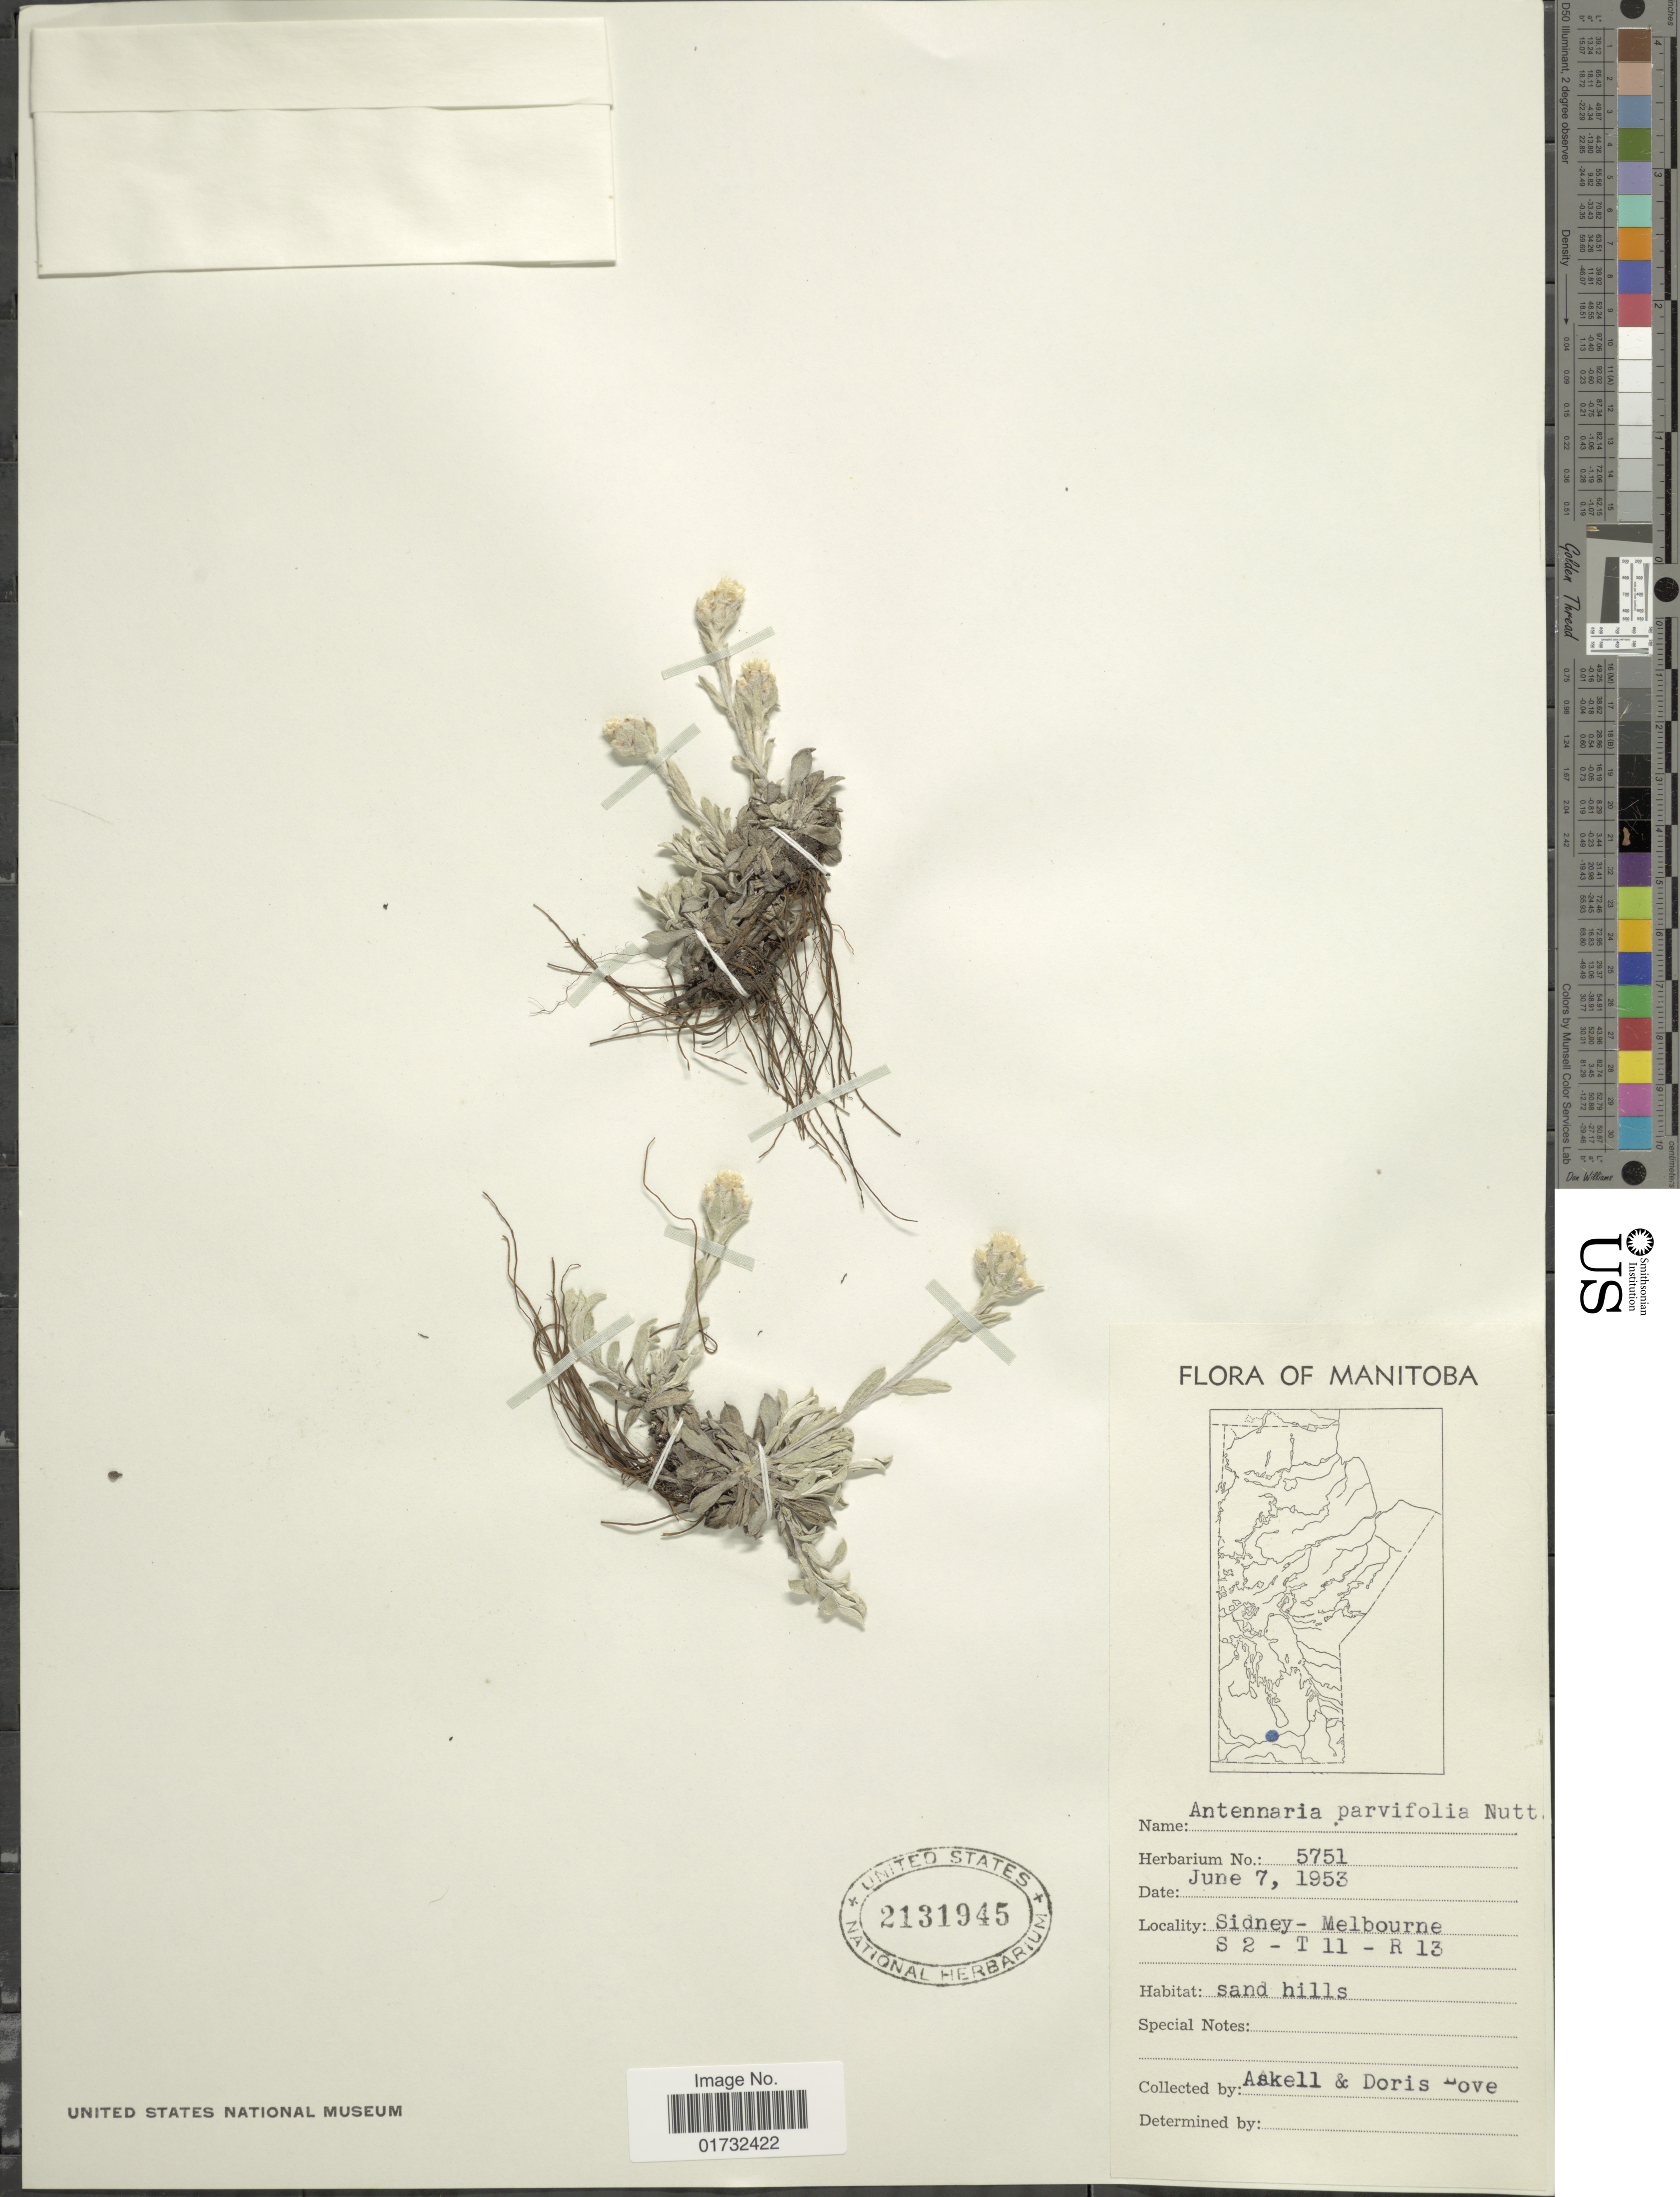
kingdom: Plantae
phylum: Tracheophyta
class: Magnoliopsida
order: Asterales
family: Asteraceae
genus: Antennaria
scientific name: Antennaria parvifolia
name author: Nutt.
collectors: Á. Löve & D. Löve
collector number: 5751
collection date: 1953-06-07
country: Canada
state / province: Manitoba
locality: Sidney - Melbourne. S 2 - T 11 - R 13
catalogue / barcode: US 2131945